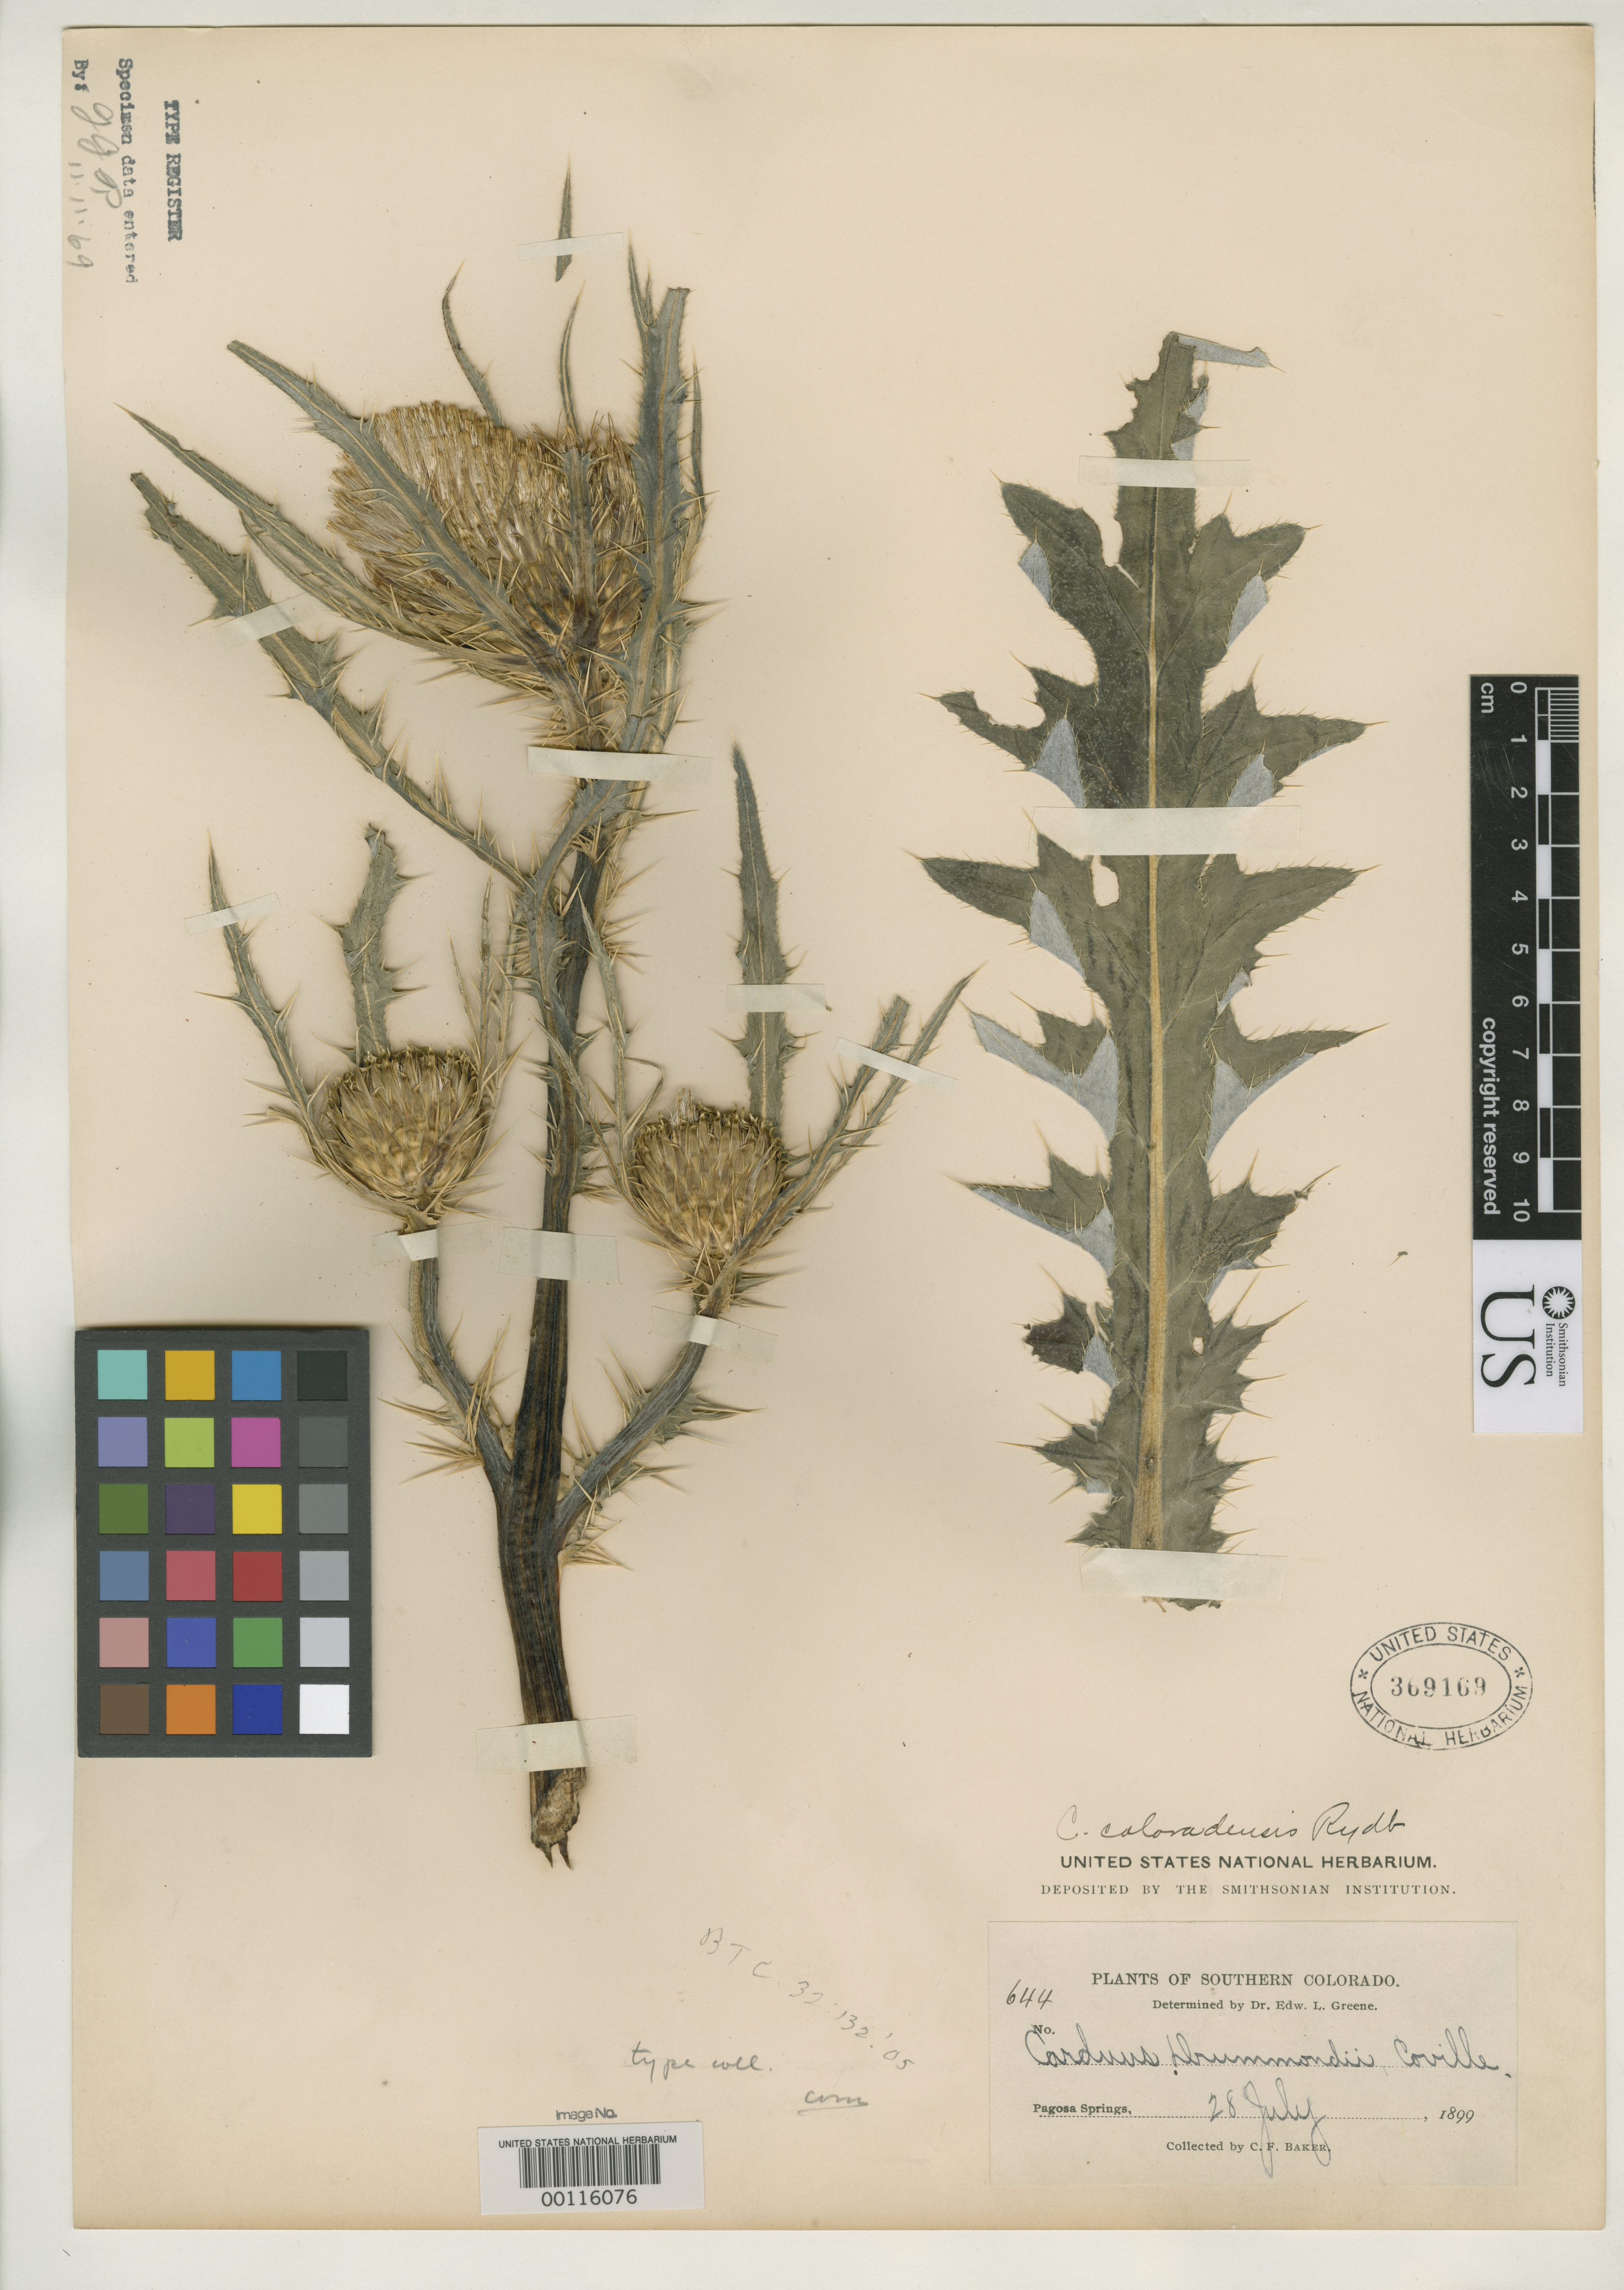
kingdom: Plantae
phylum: Tracheophyta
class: Magnoliopsida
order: Asterales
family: Asteraceae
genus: Carduus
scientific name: Carduus coloradensis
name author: Rydb.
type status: Isotype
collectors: C. F. Baker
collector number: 644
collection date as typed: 28 Jul 1899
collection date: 1899-07-28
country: United States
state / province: Colorado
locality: Pagosa Springs.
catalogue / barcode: US 369169